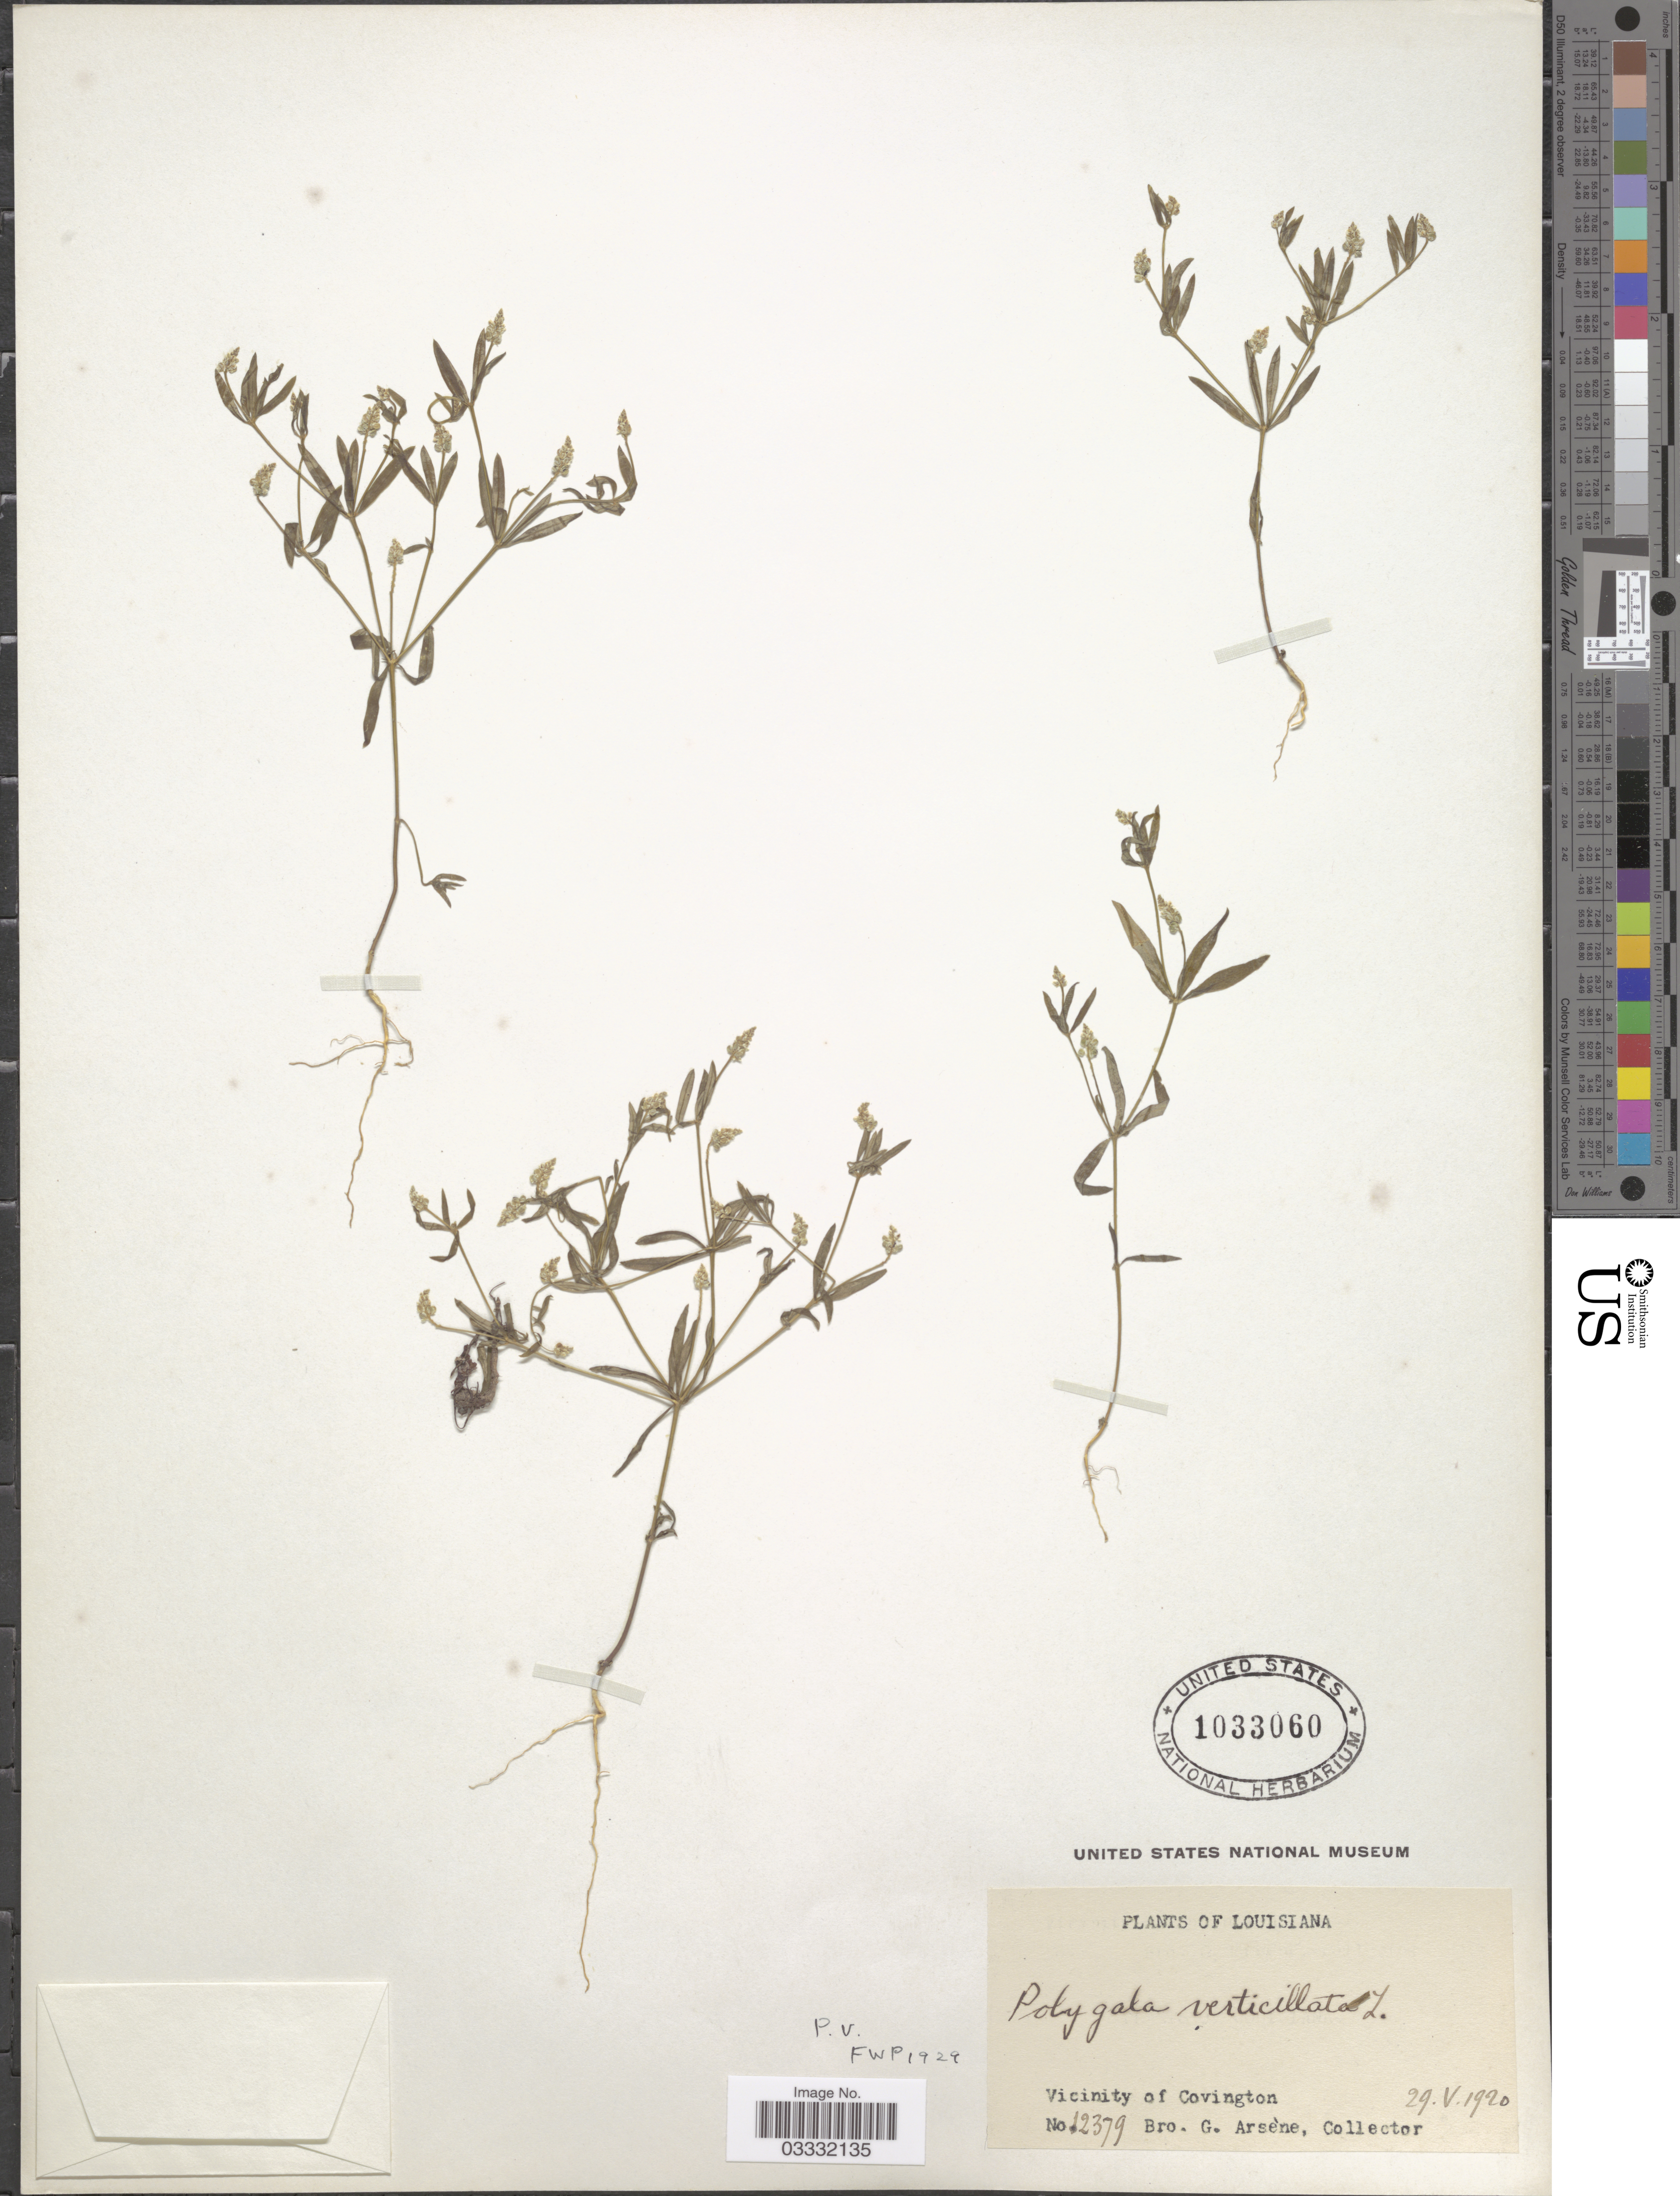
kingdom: Plantae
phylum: Tracheophyta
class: Magnoliopsida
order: Fabales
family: Polygalaceae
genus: Polygala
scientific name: Polygala verticillata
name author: L.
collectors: Bro. G. Arsène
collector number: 12379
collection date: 1920-05-29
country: United States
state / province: Louisiana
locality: Vicinity of Covington.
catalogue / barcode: US 1033060